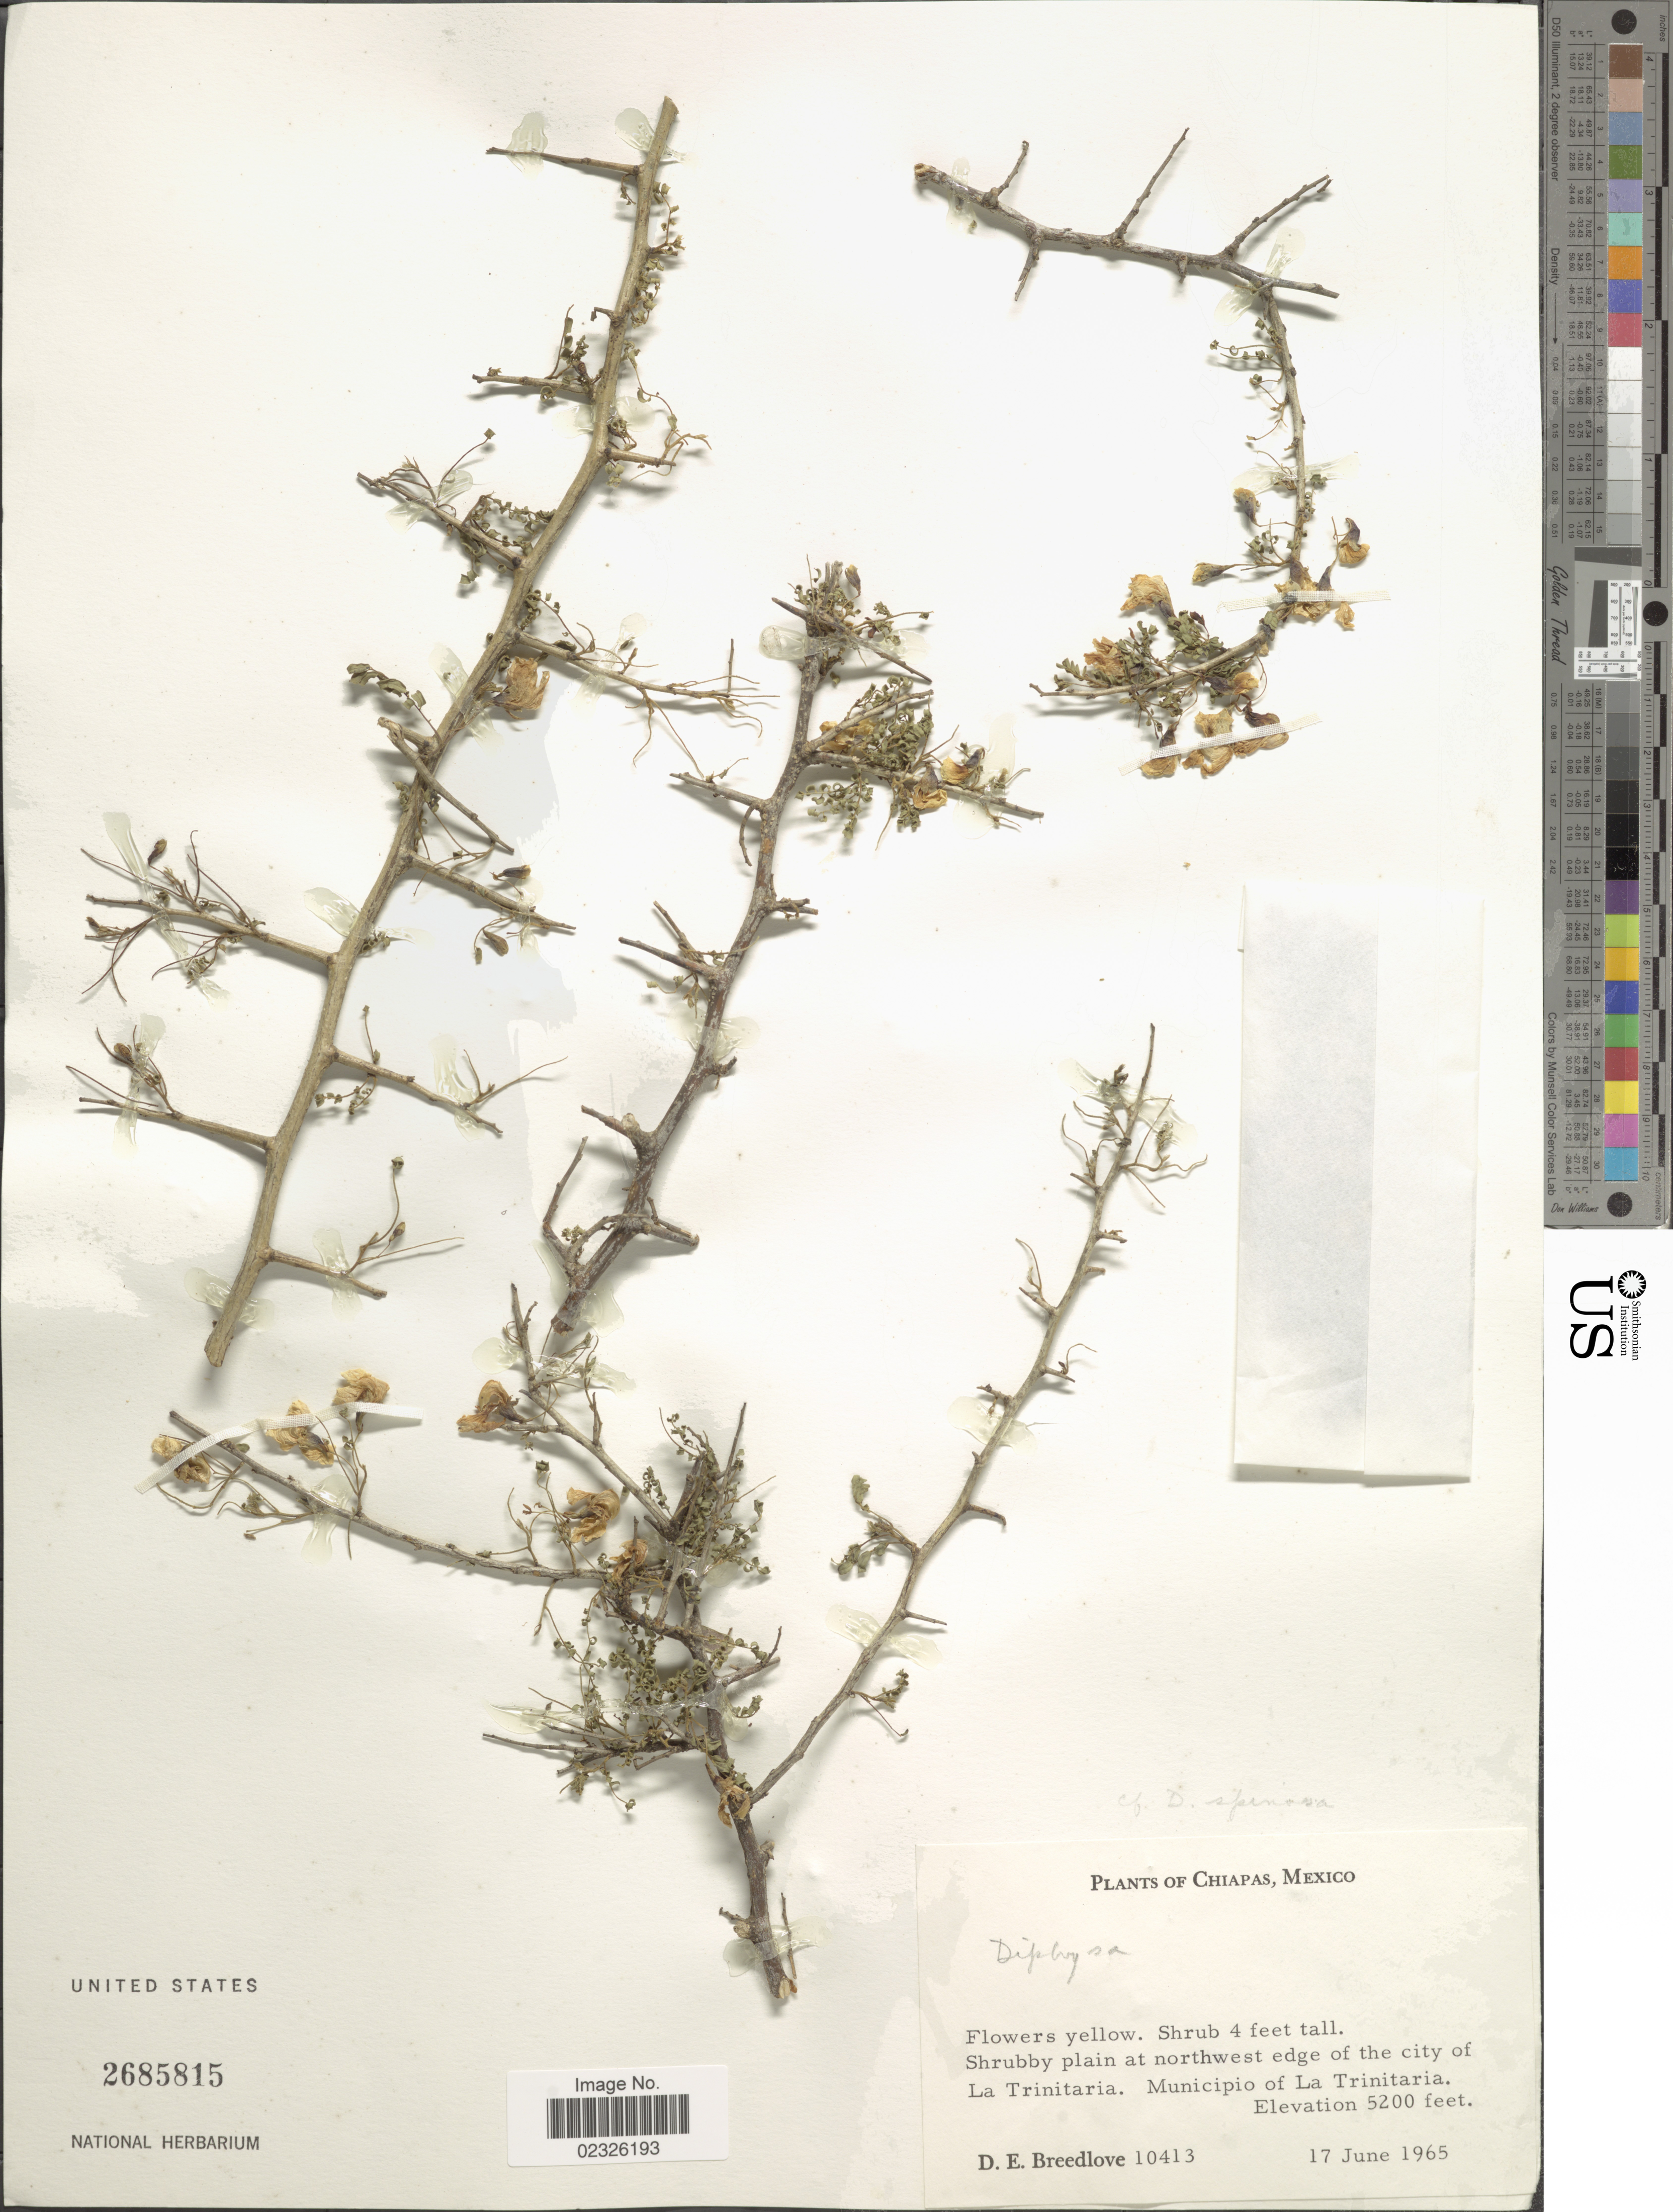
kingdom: Plantae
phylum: Tracheophyta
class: Magnoliopsida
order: Fabales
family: Fabaceae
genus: Diphysa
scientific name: Diphysa spinosa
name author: Rydb.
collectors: D. E. Breedlove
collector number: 10413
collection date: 1965-06-17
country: Mexico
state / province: Chiapas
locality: Shrubby plain at northwest edge of the city of La Trinitaria. Municipio of La Trinitaria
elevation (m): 1585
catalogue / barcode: US 2685815